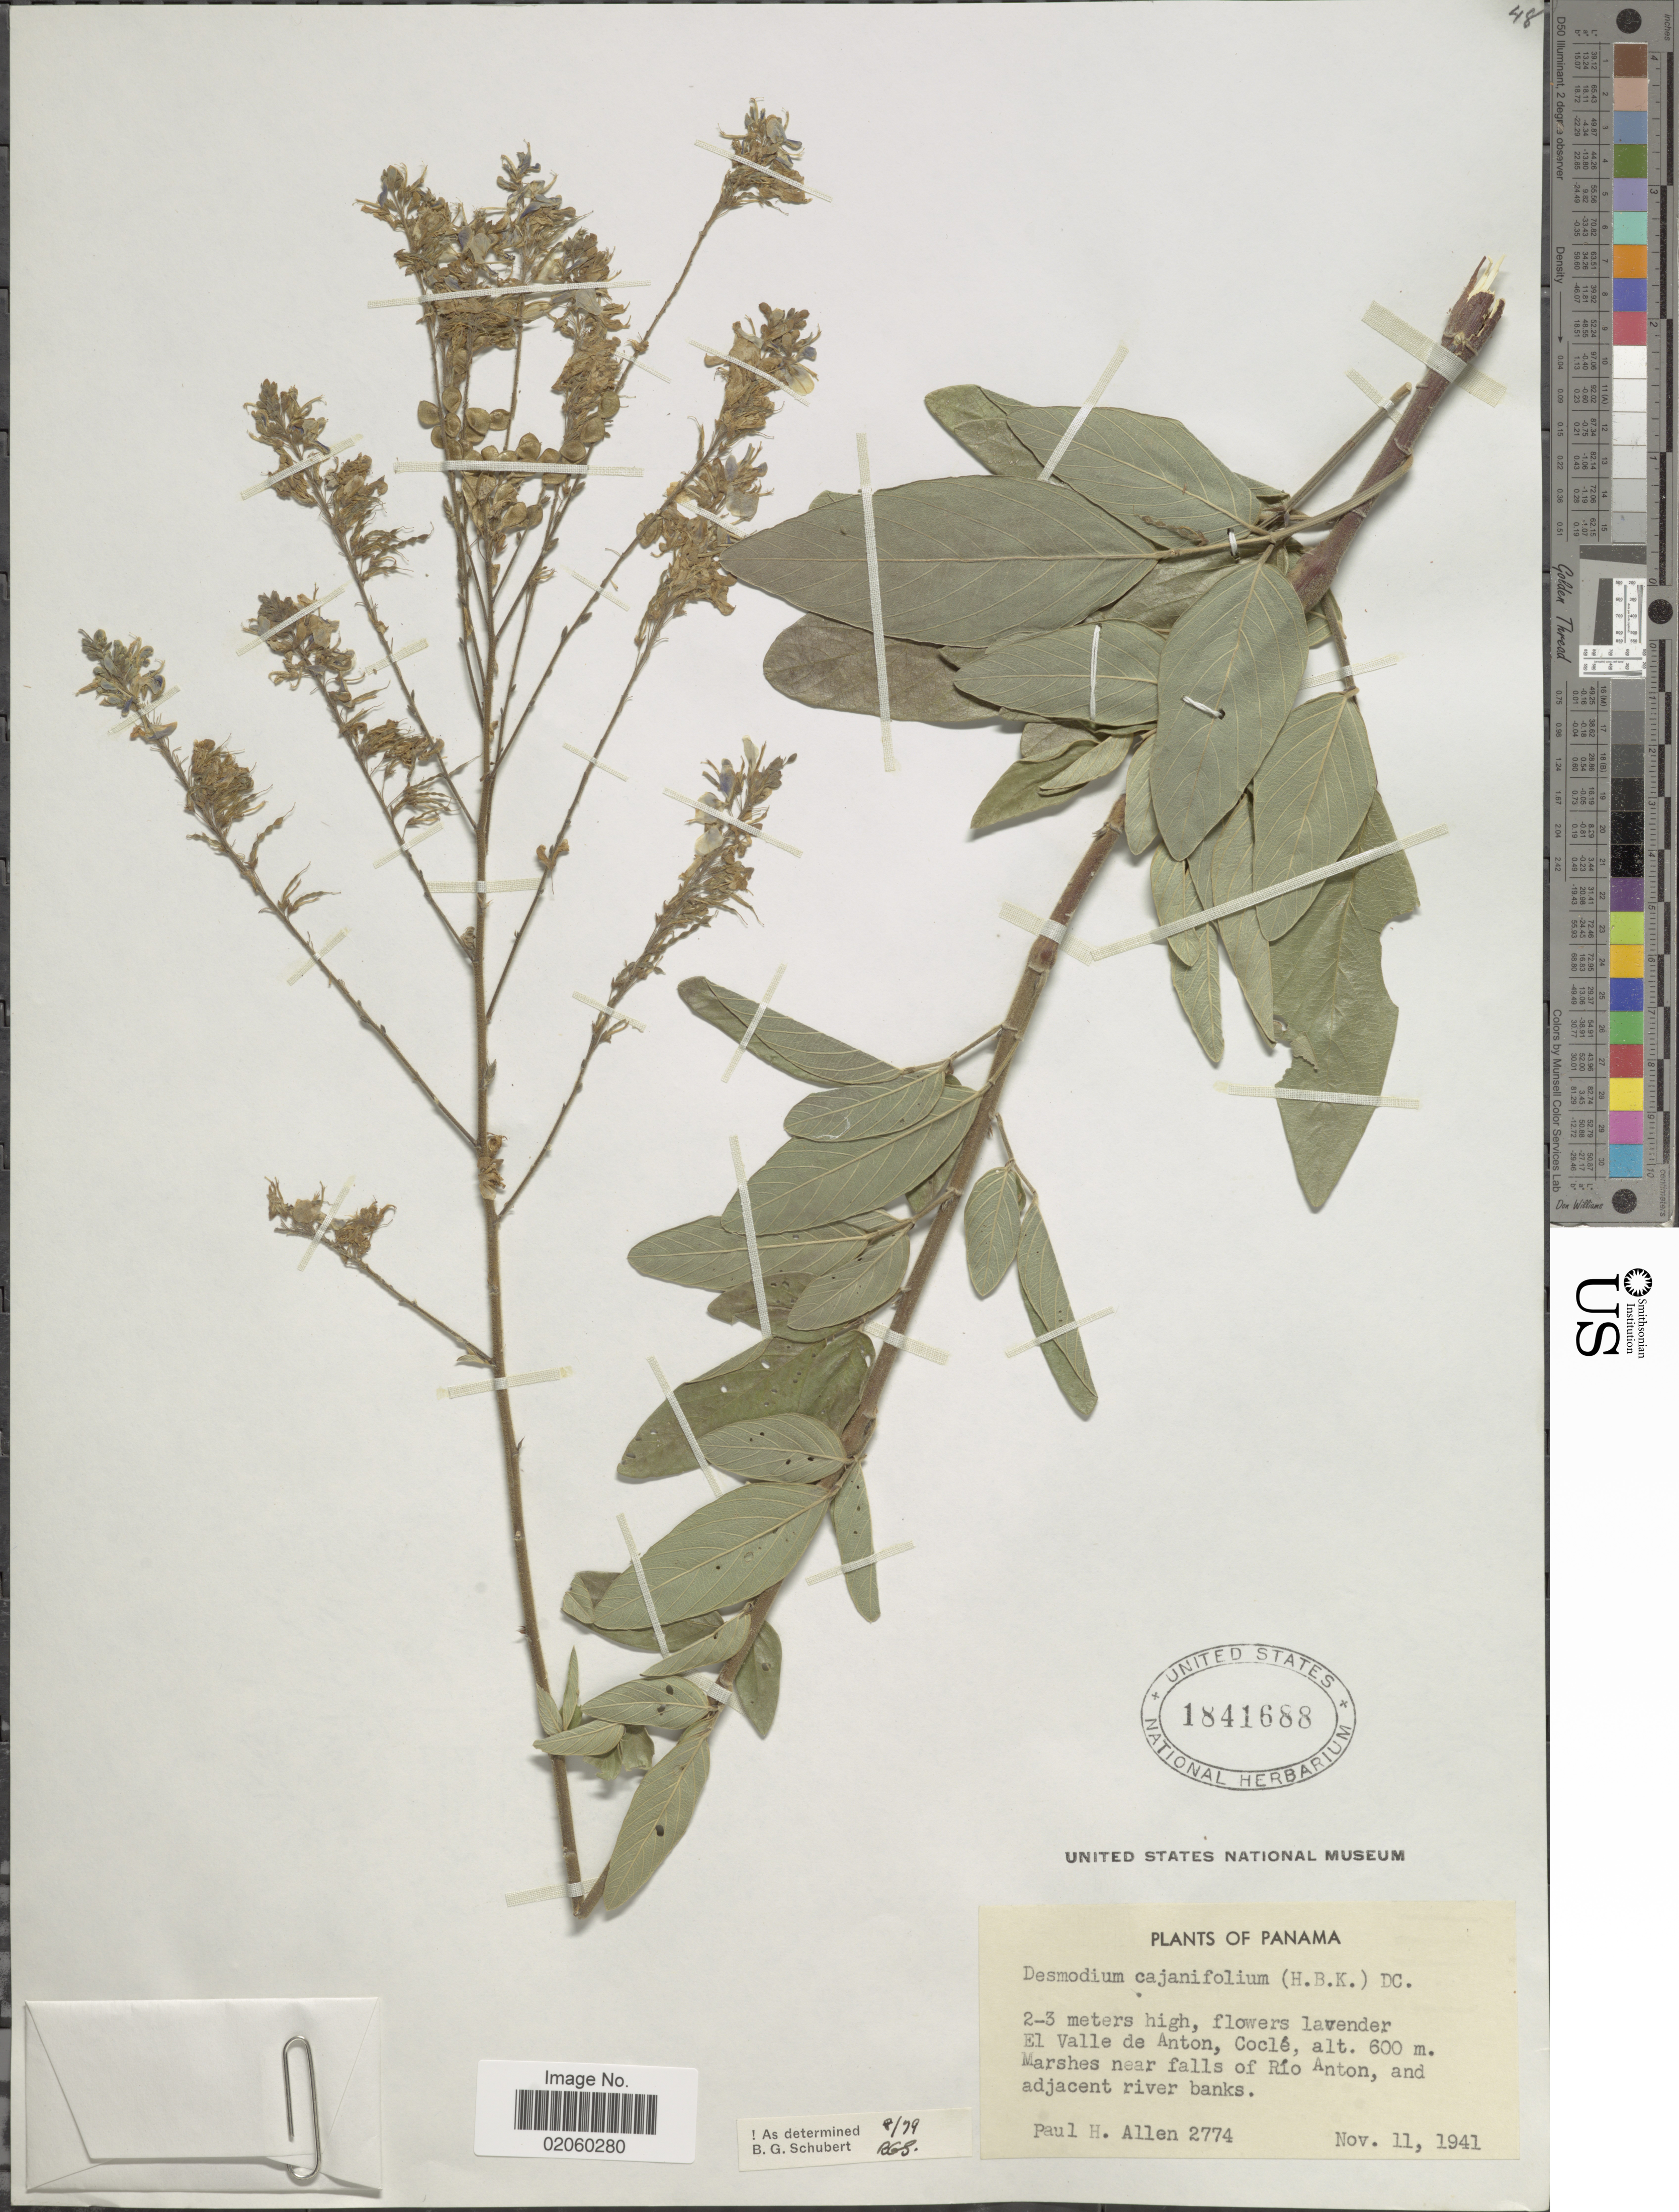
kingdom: Plantae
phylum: Tracheophyta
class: Magnoliopsida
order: Fabales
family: Fabaceae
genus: Desmodium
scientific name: Desmodium cajanifolium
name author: (Kunth) DC.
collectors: P. H. Allen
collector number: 2774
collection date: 1941-11-11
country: Panama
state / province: Coclé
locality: El Valle de Anton, near falls of Rio Anton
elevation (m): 600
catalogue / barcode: US 1841688